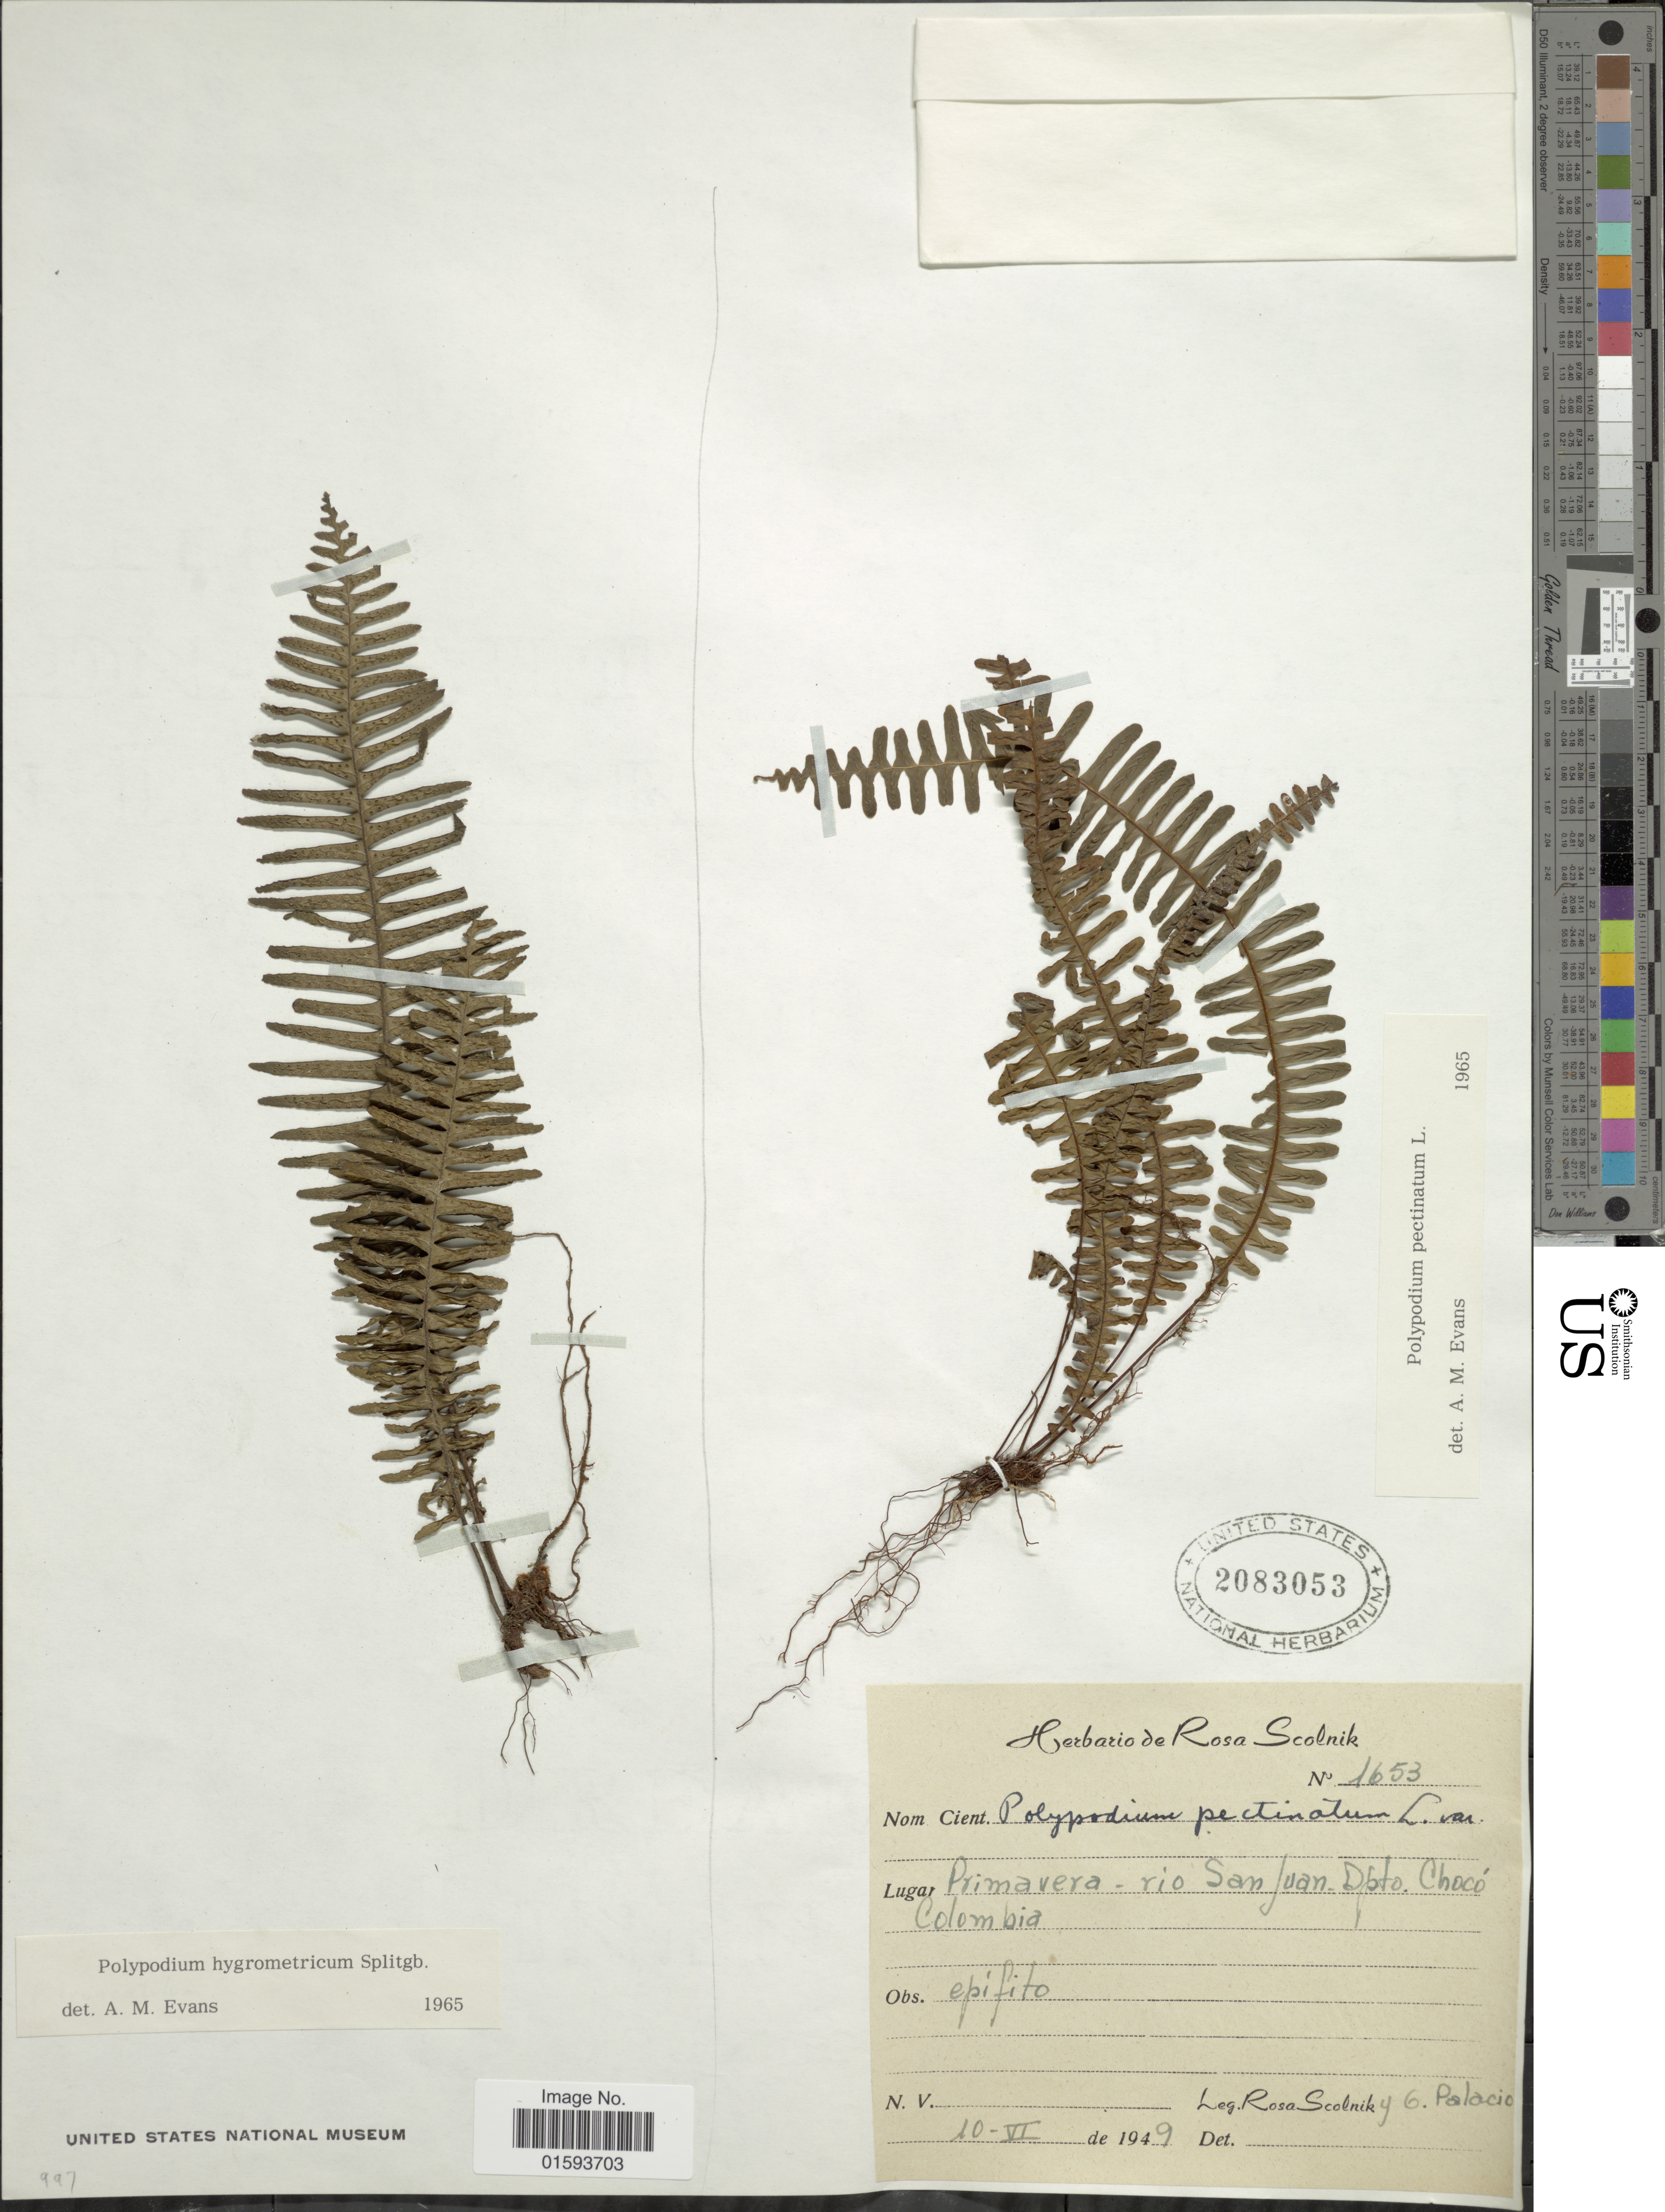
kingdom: Plantae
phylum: Tracheophyta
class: Polypodiopsida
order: Polypodiales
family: Polypodiaceae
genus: Pecluma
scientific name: Pecluma hygrometrica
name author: (Splitg.) M.G. Price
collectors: R. Skolnik & G. Palacios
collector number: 1653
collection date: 1949-06-10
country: Colombia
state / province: Chocó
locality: Primavera- rio San Juan, Dpto. Choco, Colombia.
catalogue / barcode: US 2083053